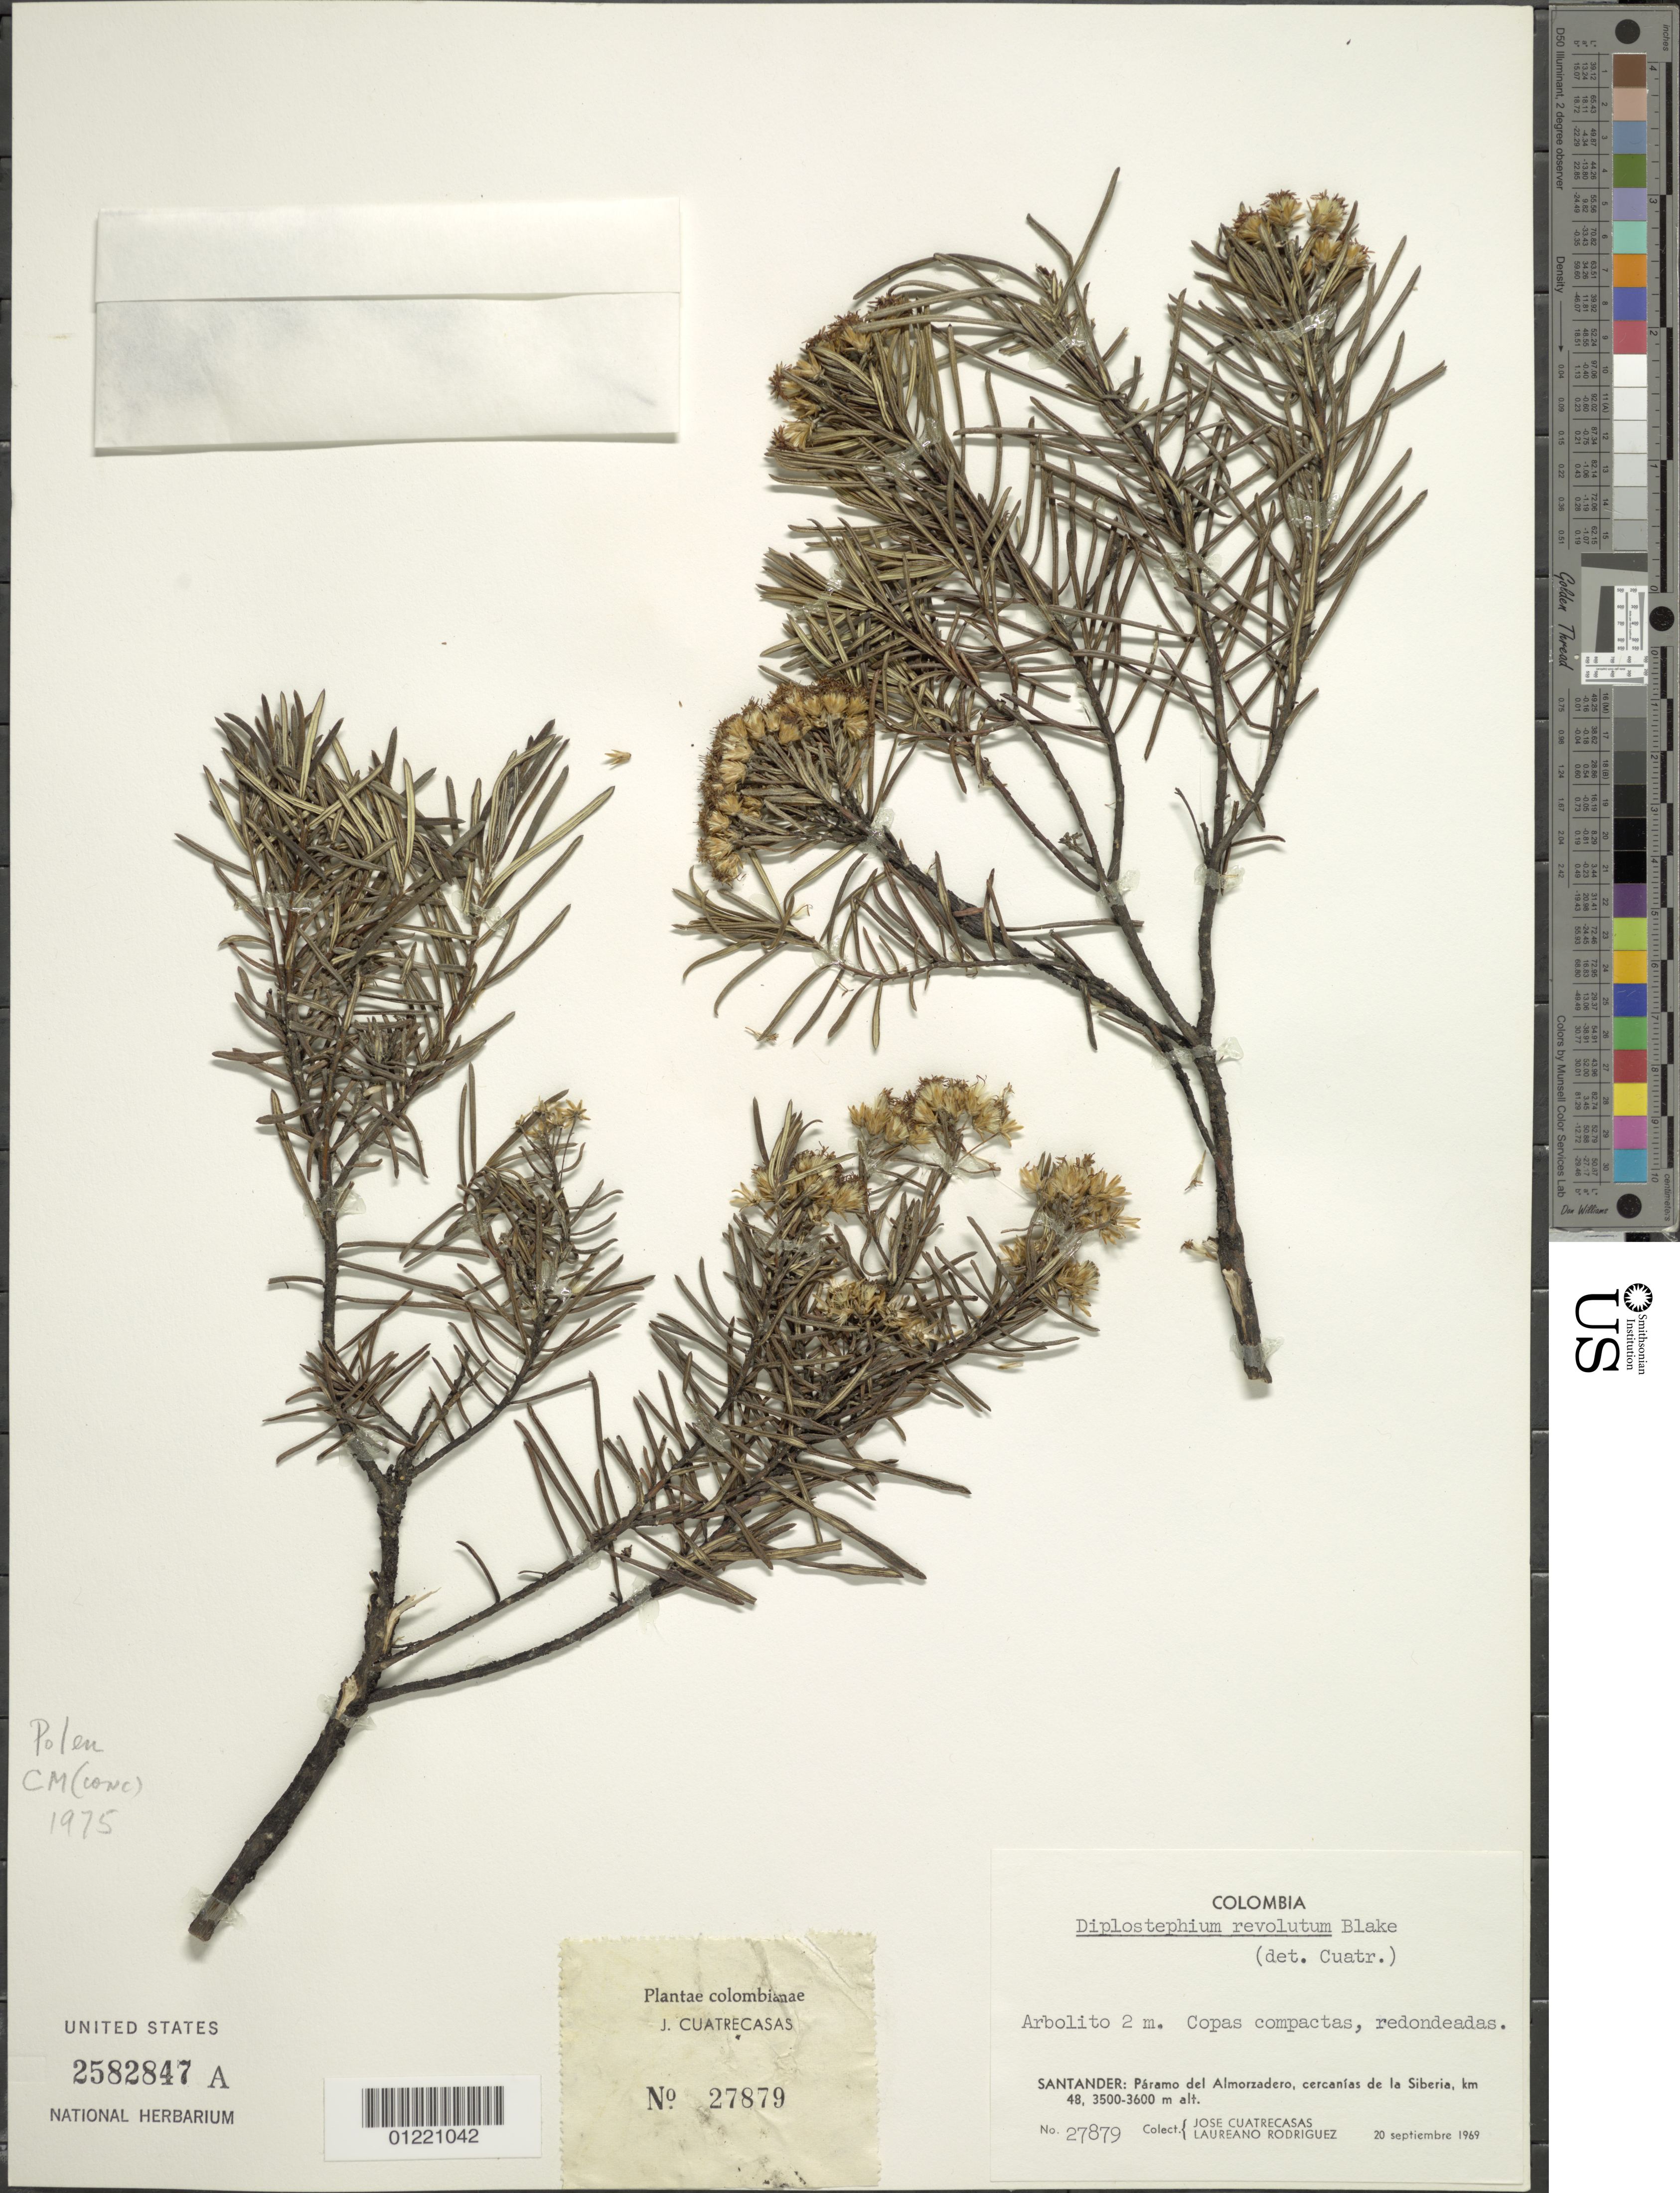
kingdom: Plantae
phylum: Tracheophyta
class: Magnoliopsida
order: Asterales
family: Asteraceae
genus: Diplostephium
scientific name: Diplostephium revolutum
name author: S.F. Blake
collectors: J. Cuatrecasas & L. Rodriguez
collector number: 27879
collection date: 1969-09-20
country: Colombia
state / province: Santander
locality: Paramo del Almorzadero, cercanias de la Siberia, km 48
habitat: paramo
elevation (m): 3500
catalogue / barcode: US 2582847A